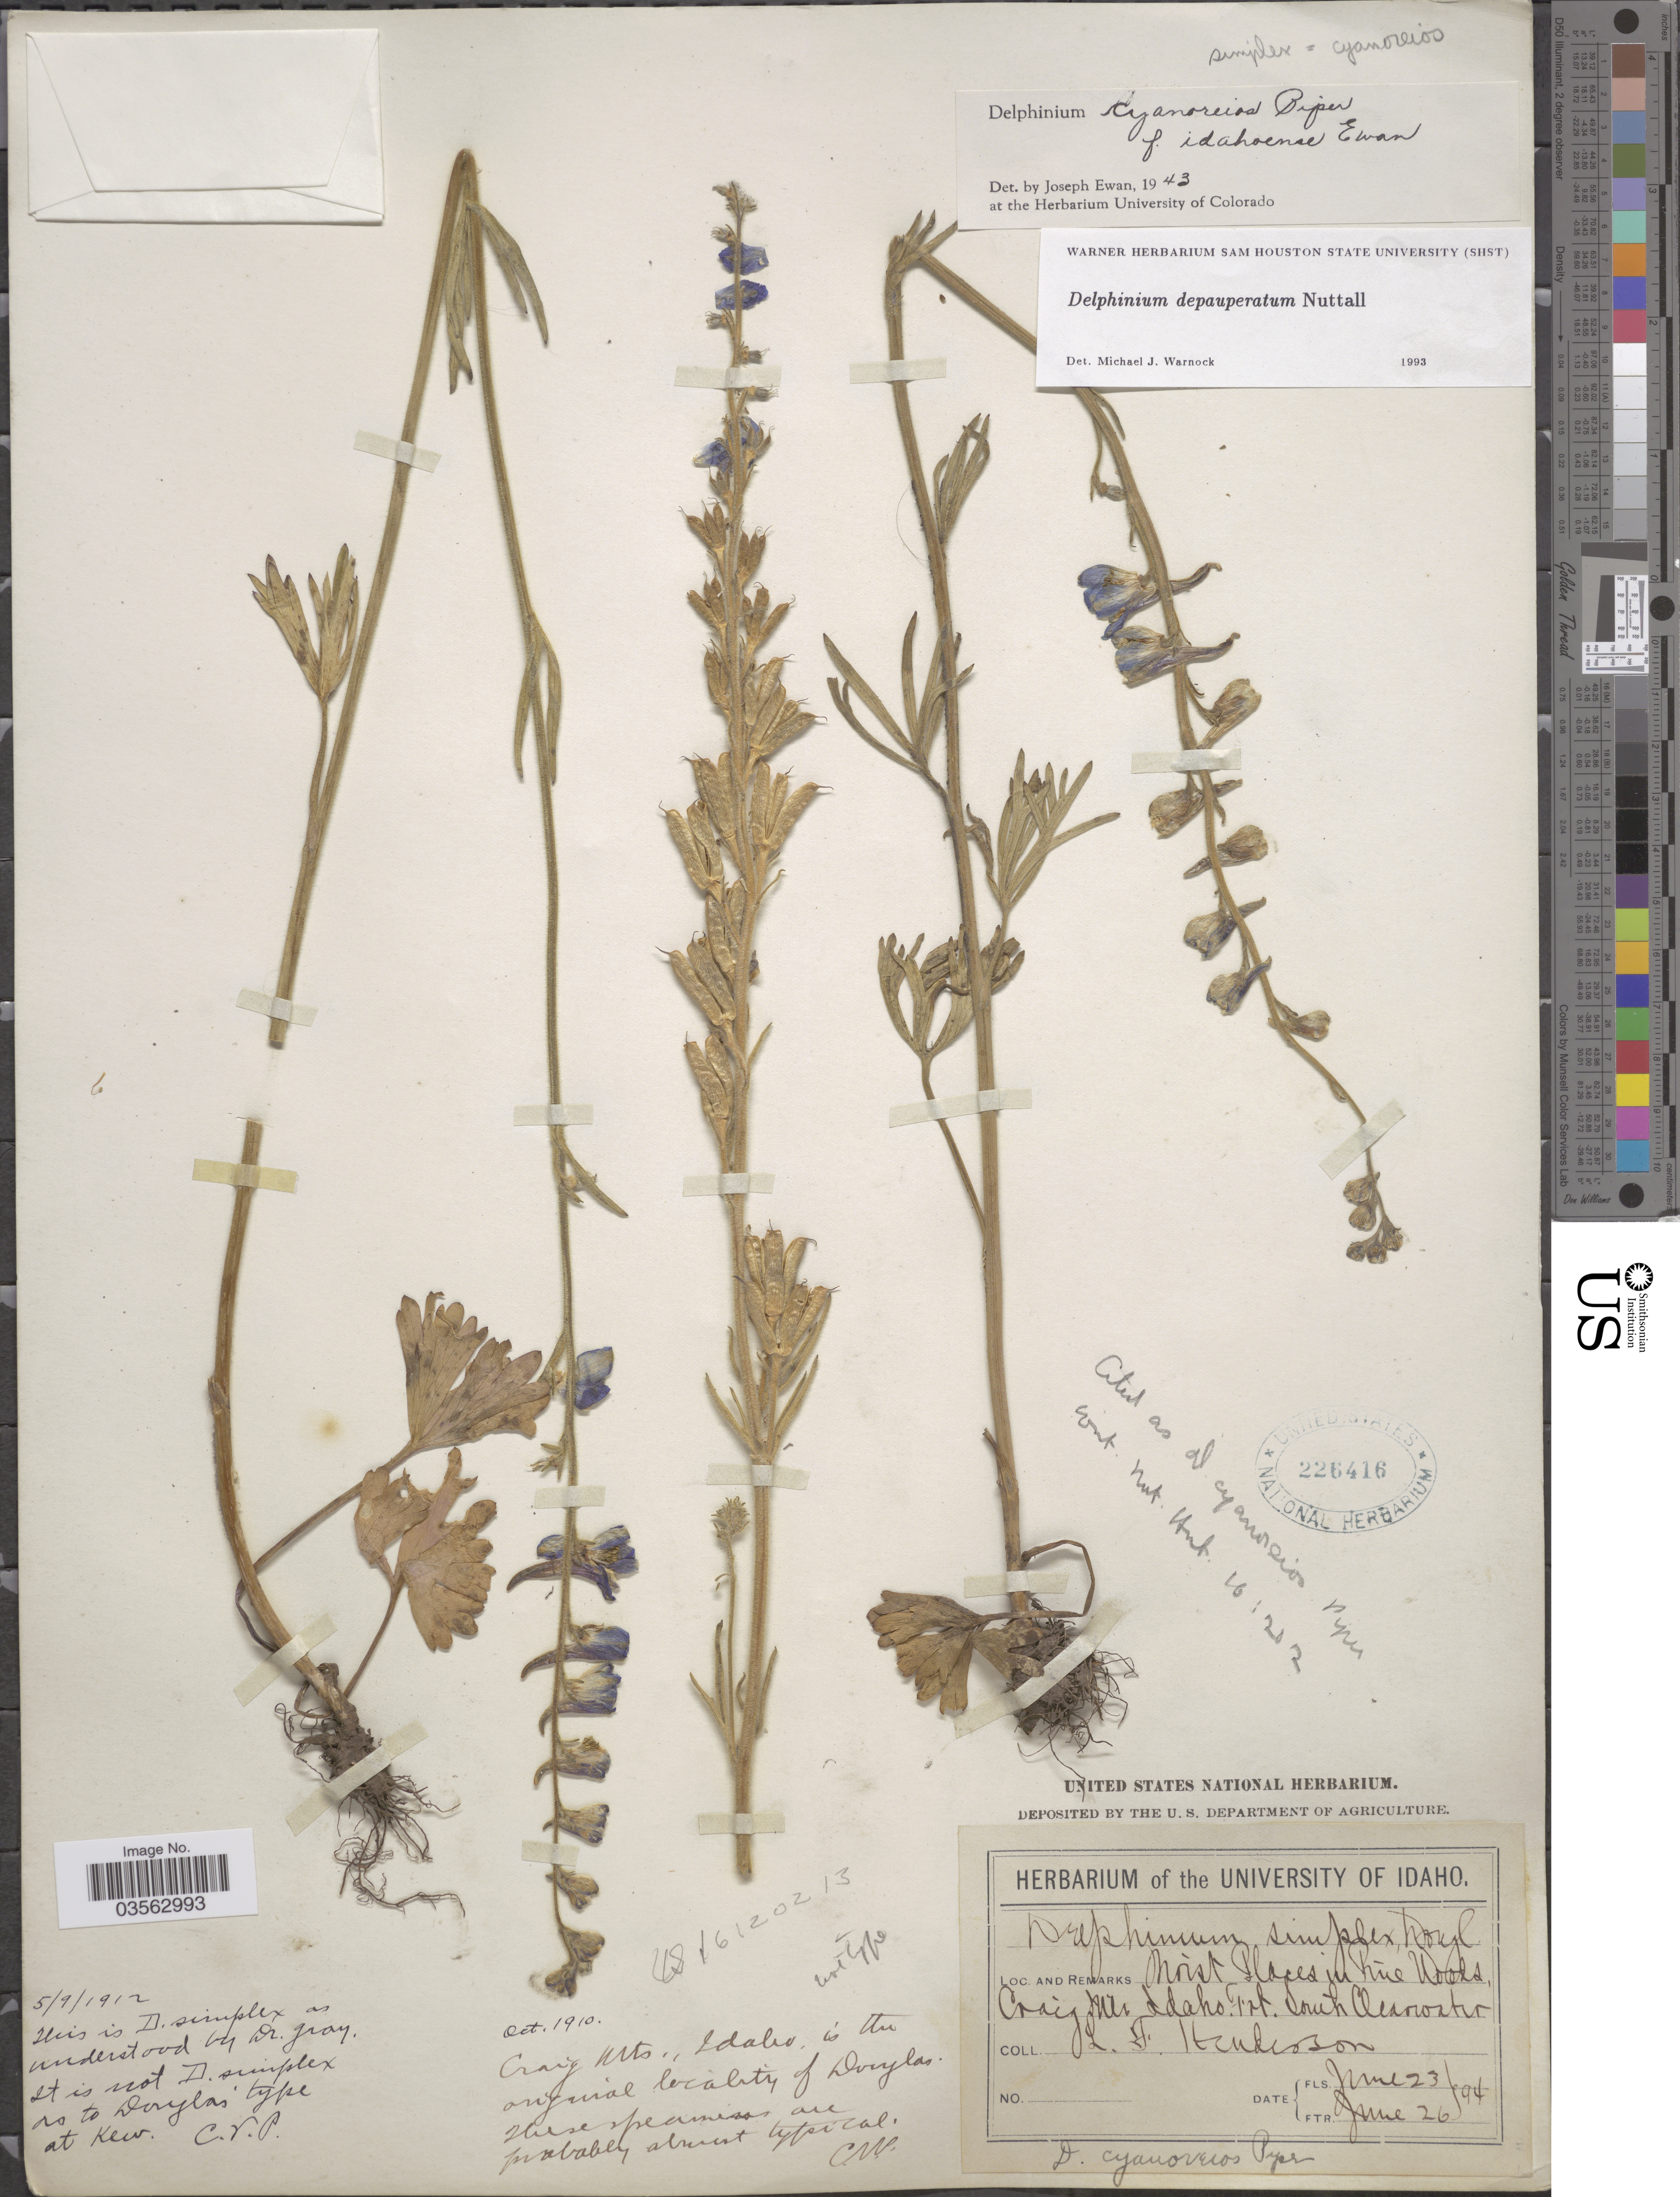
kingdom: Plantae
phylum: Tracheophyta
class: Magnoliopsida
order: Ranunculales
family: Ranunculaceae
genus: Delphinium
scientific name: Delphinium depauperatum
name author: Nutt.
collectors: L. Henderson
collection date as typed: Transcribed d/m/y: 23/6/94 to 26/6/94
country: United States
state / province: Idaho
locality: Moist places in the Woods. Craig Mts. Idaho. South Clearwater.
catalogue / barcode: US 226416